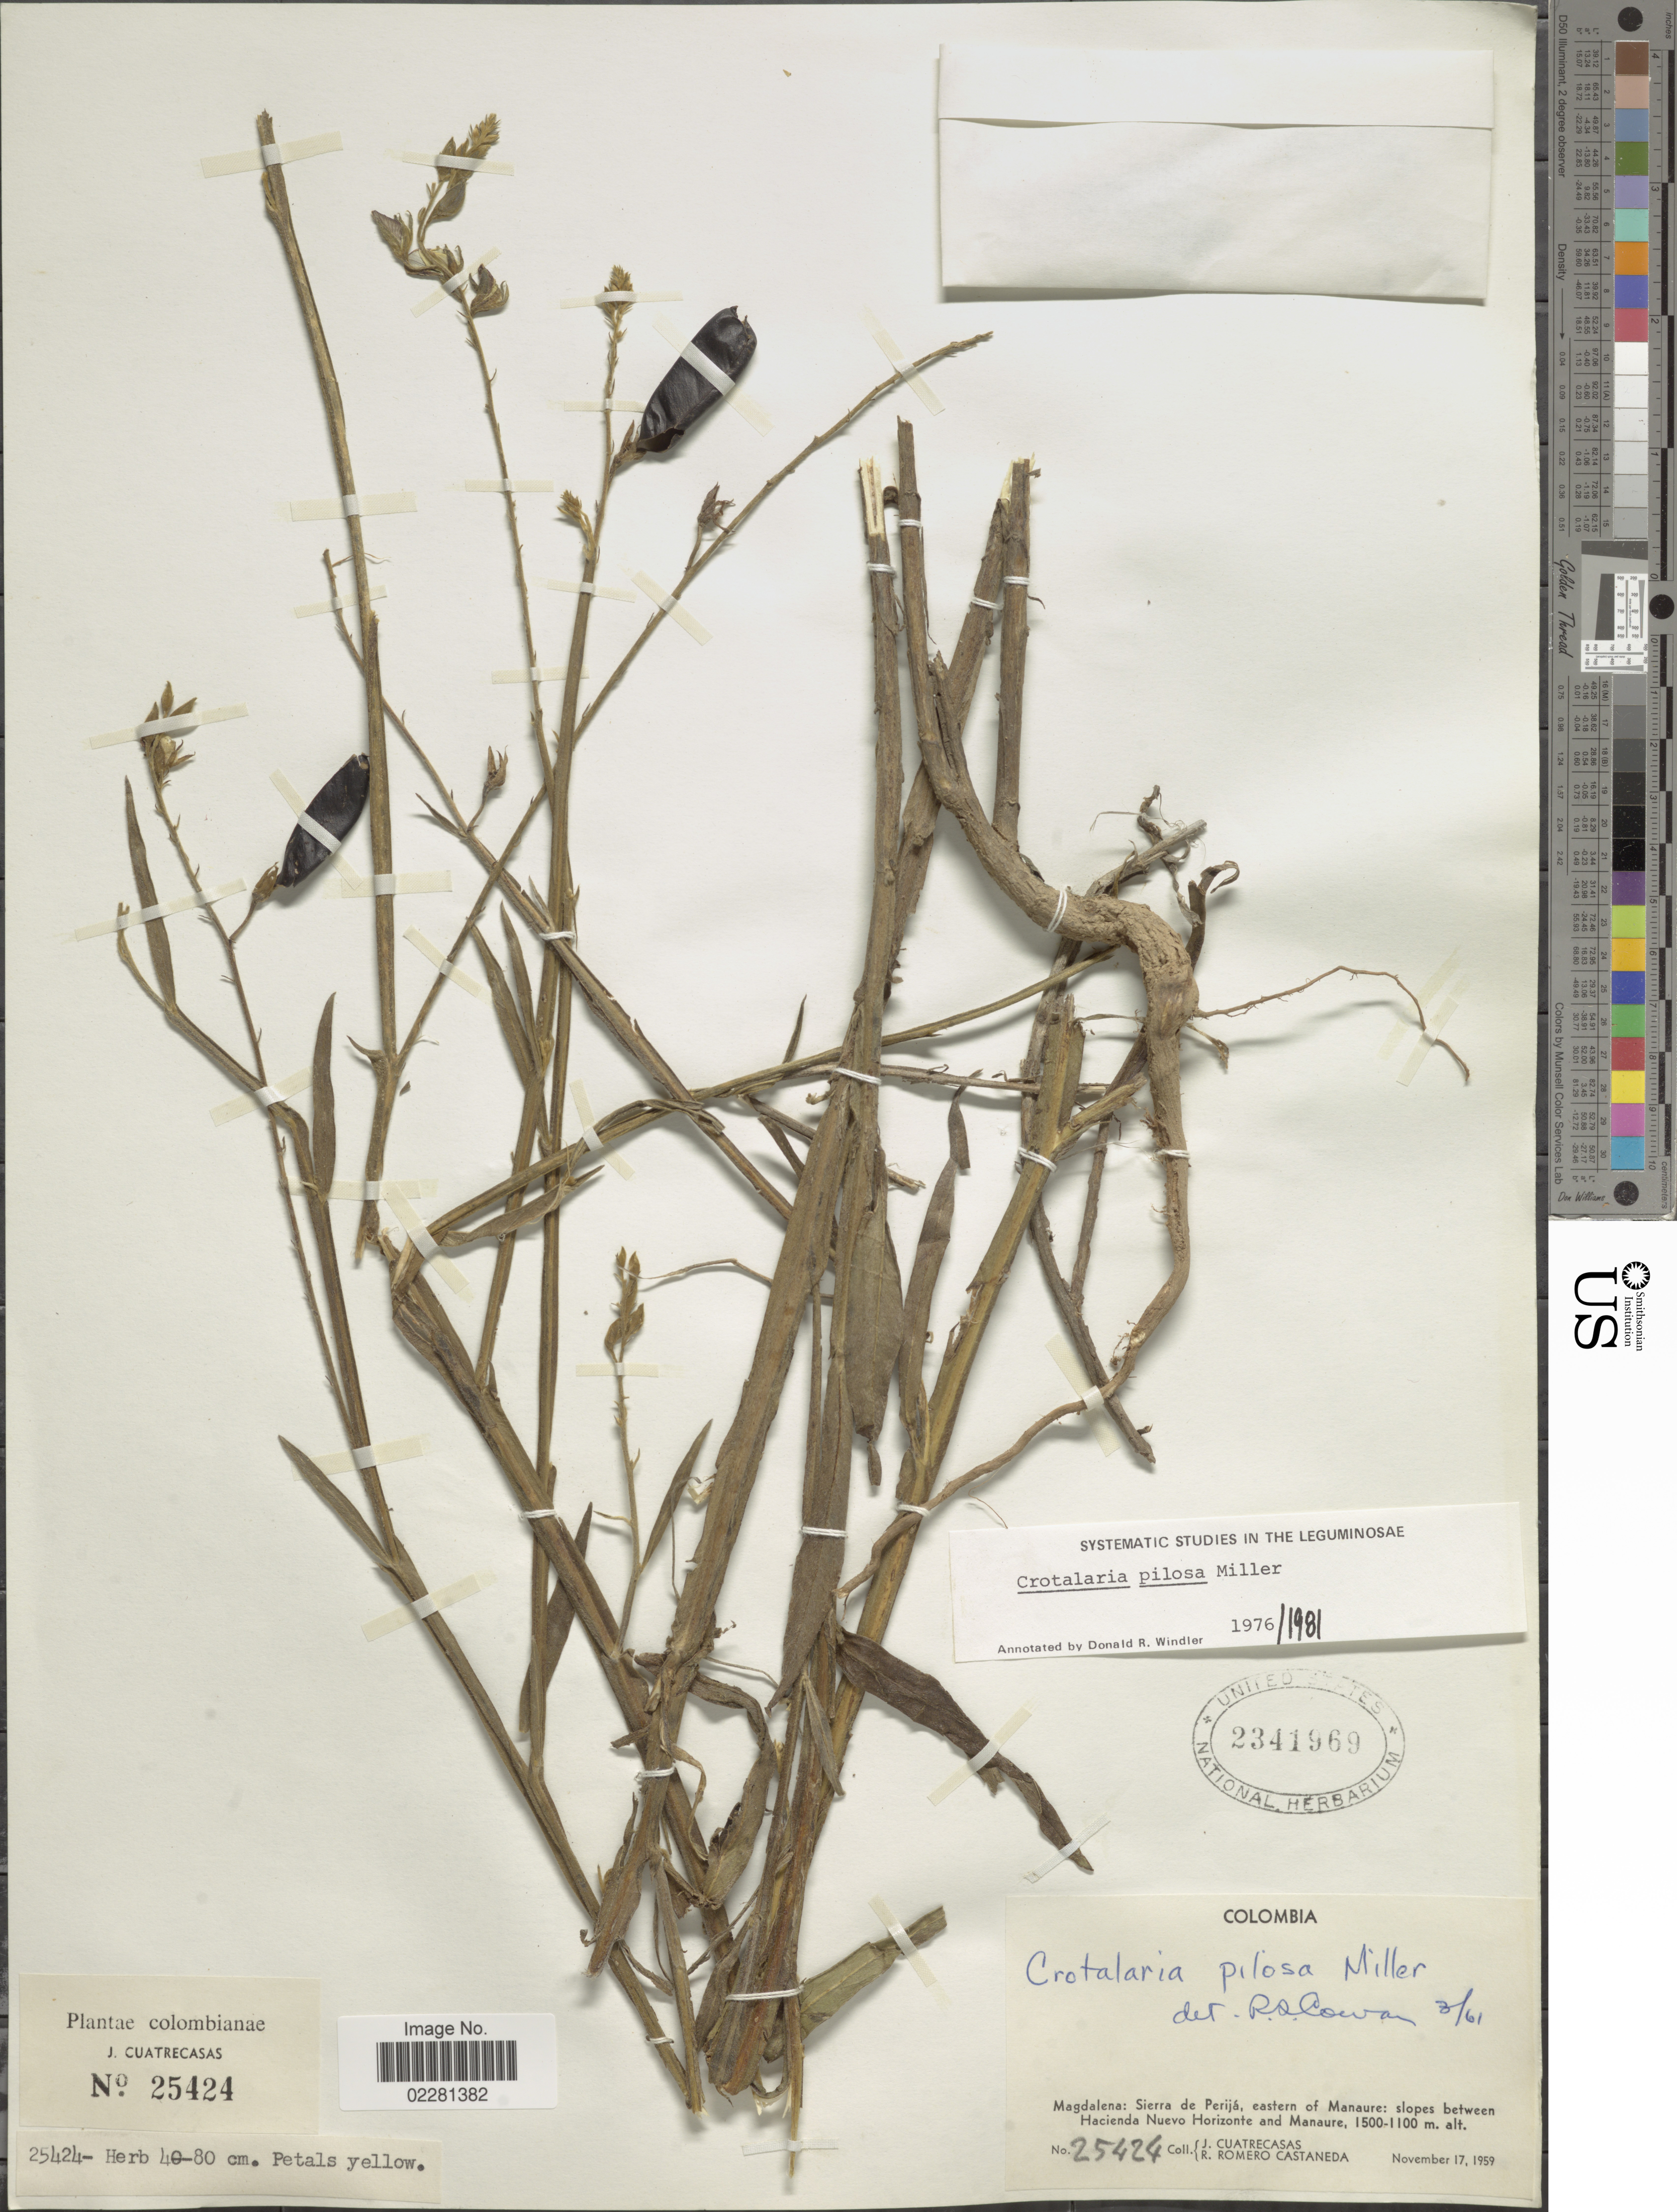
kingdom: Plantae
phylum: Tracheophyta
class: Magnoliopsida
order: Fabales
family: Fabaceae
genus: Crotalaria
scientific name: Crotalaria pilosa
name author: Mill.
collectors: J. Cuatrecasas & R. Romero Castañeda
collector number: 25424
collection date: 1959-11-17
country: Colombia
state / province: Magdalena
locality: Sierra de Perija, eastern of Manaure, slopes between Hacienda Nuevo Horizonte and Manaure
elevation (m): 1100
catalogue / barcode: US 2341969